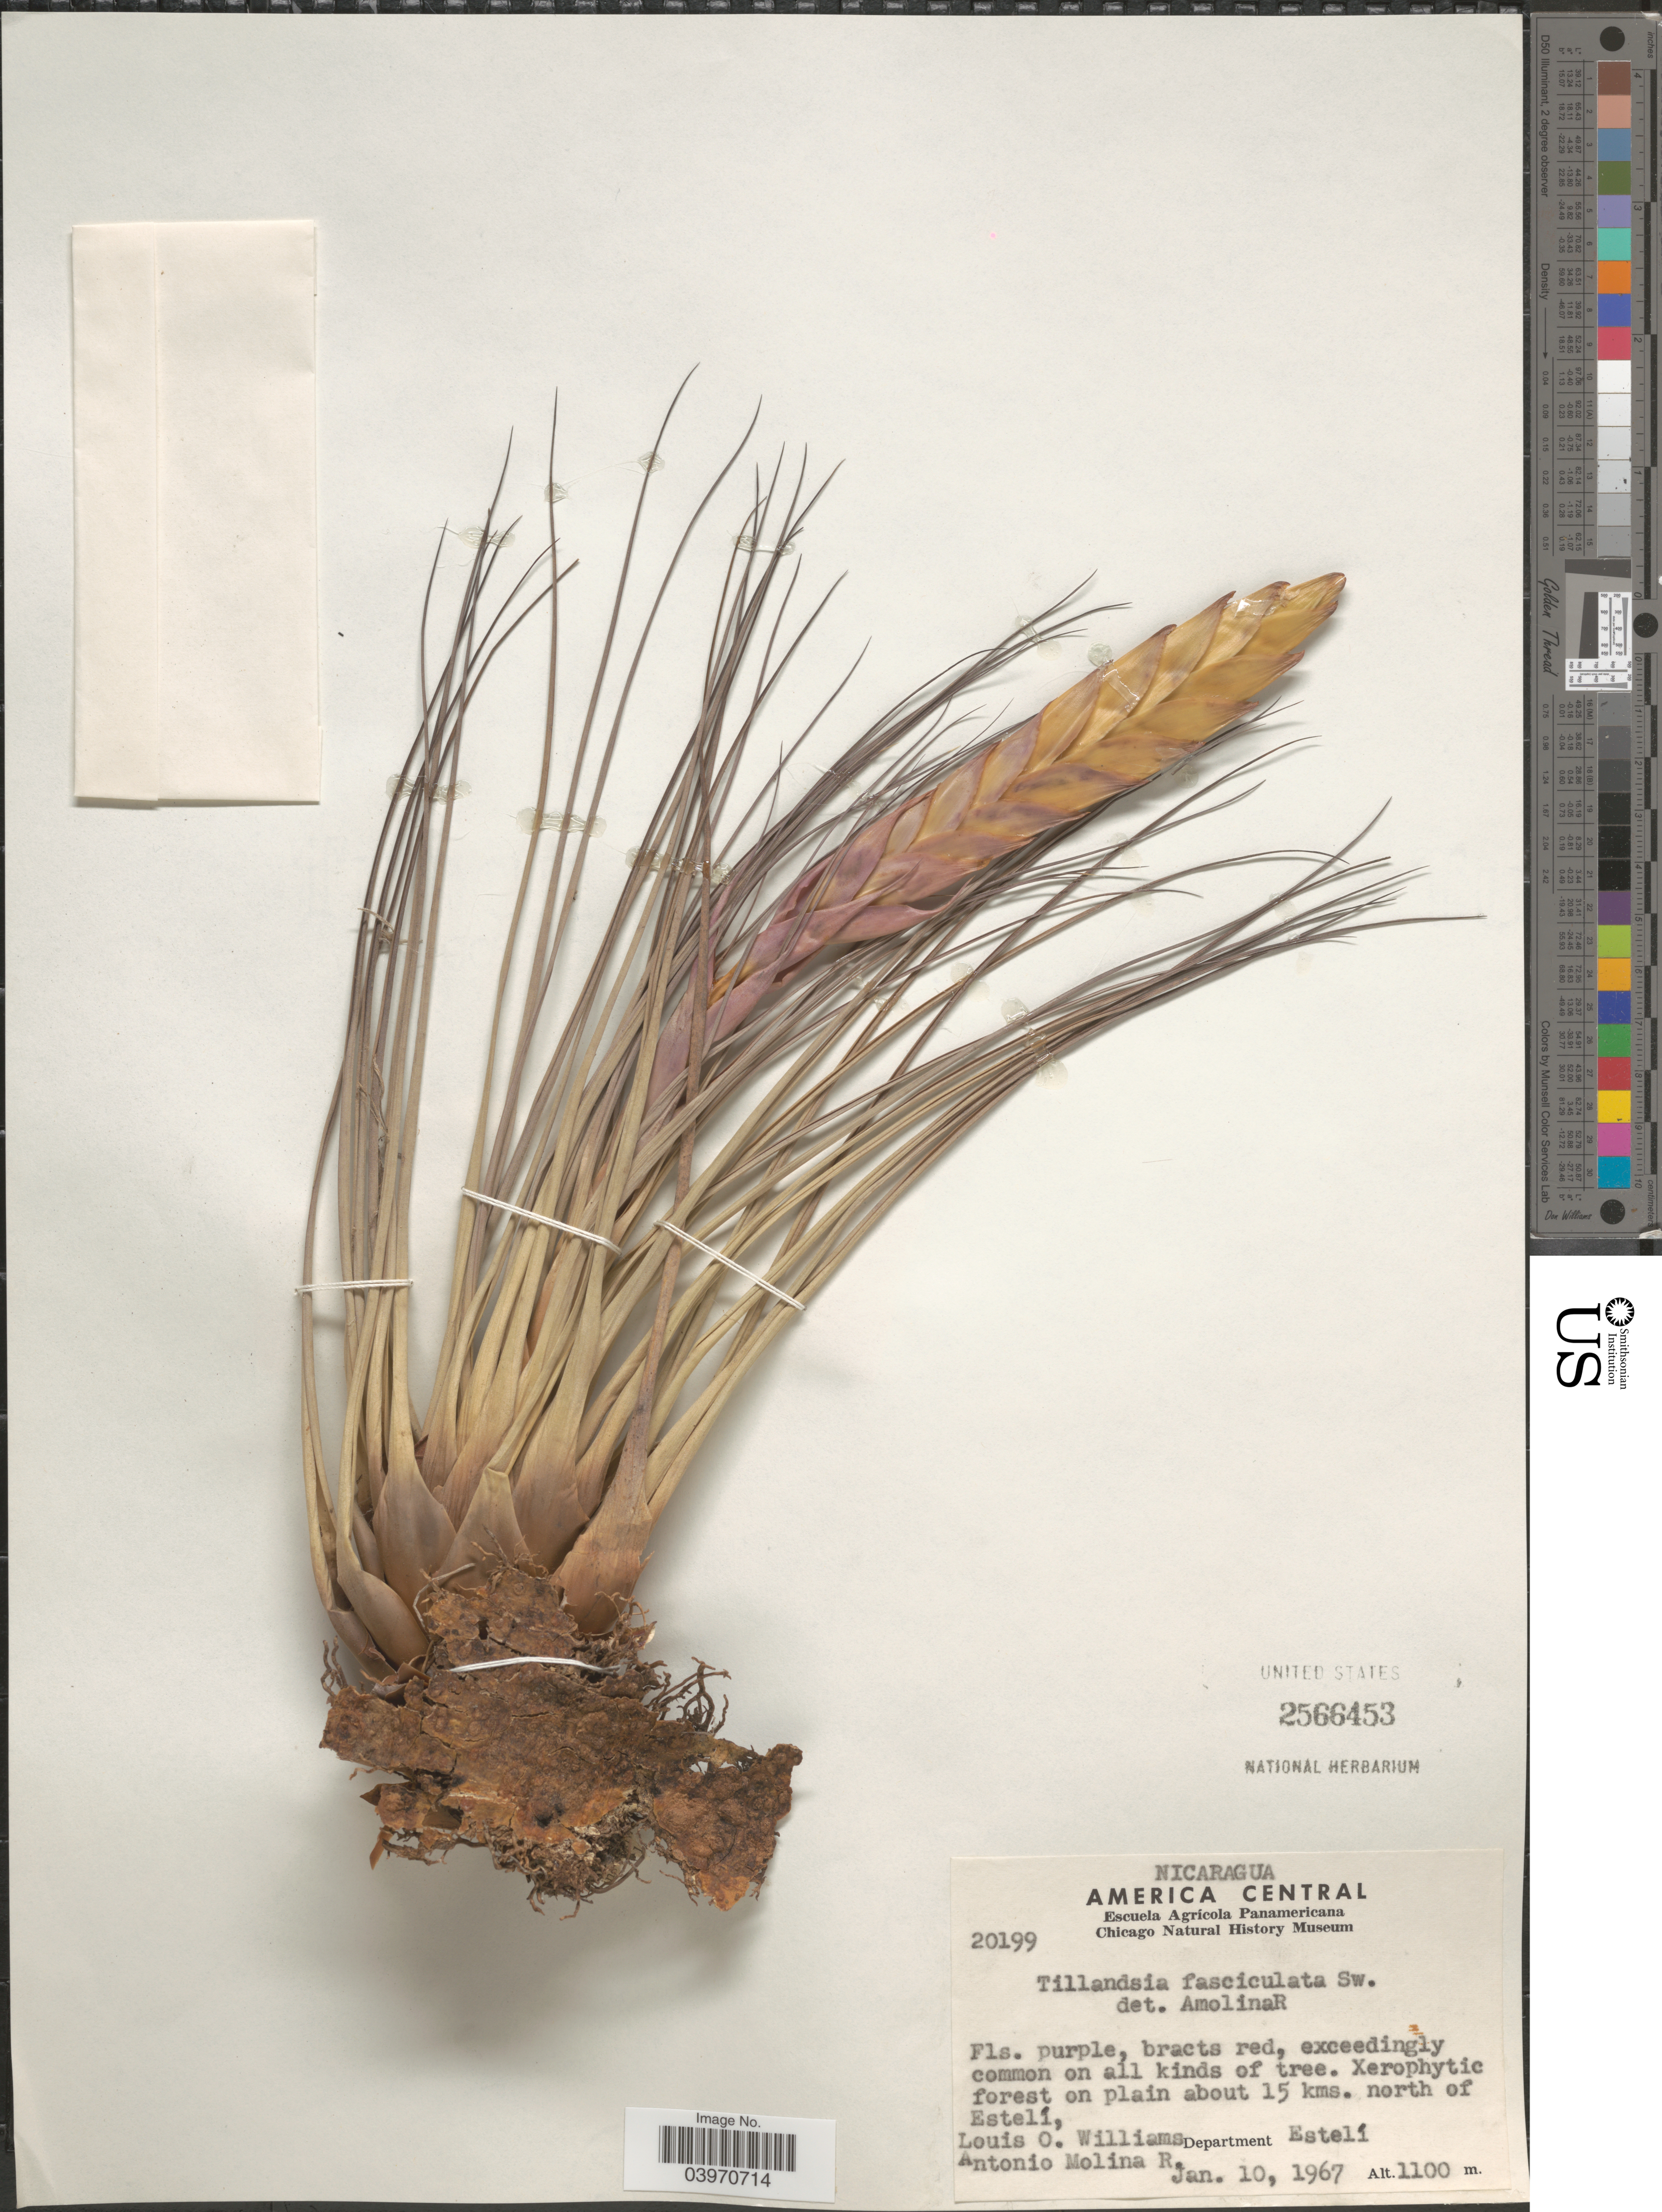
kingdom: Plantae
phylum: Tracheophyta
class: Liliopsida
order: Poales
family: Bromeliaceae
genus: Tillandsia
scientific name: Tillandsia fasciculata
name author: Sw.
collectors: L. O. Williams & A. Molina R.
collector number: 20199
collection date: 1967-01-10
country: Nicaragua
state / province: Esteli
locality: On plain about 15 kms. north of Estelí, Department Estelí.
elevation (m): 1100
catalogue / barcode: US 2566453